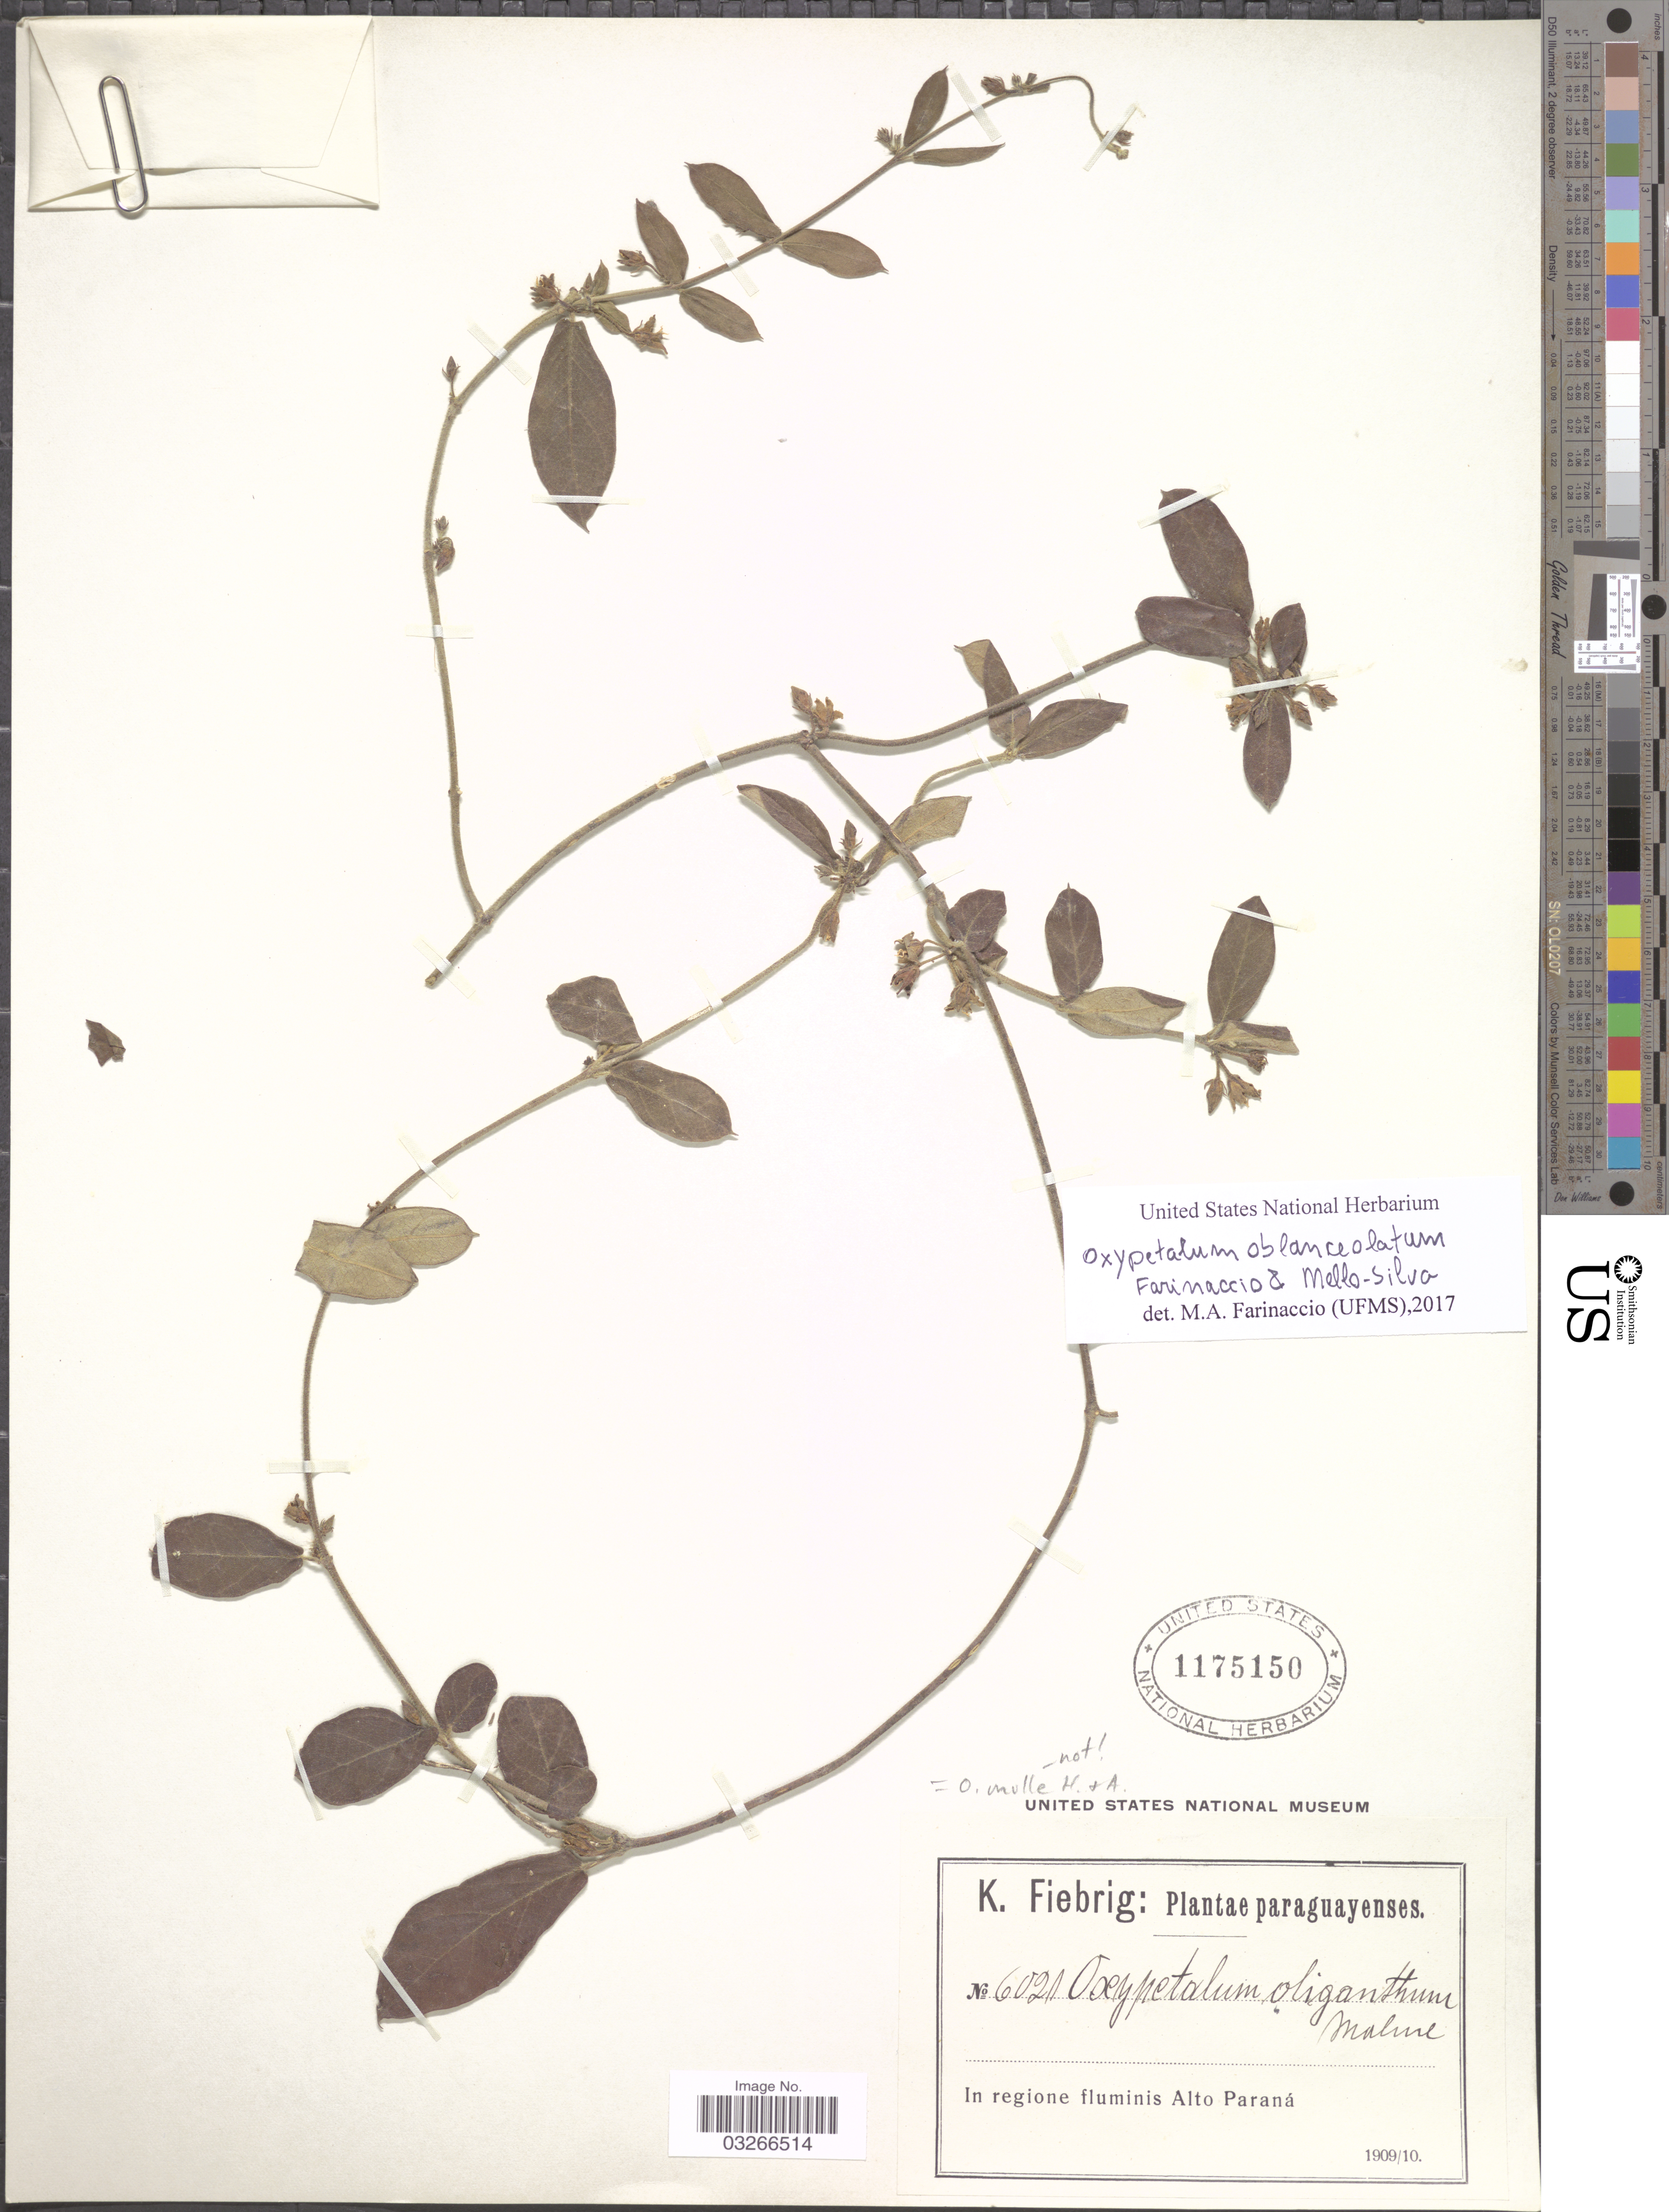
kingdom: Plantae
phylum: Tracheophyta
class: Magnoliopsida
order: Gentianales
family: Apocynaceae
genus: Oxypetalum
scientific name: Oxypetalum sp.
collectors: K. Fiebrig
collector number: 6021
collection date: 1909/1910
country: Paraguay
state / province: Alto Parana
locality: In regione fluminis Alto Paraná.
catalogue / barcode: US 1175150